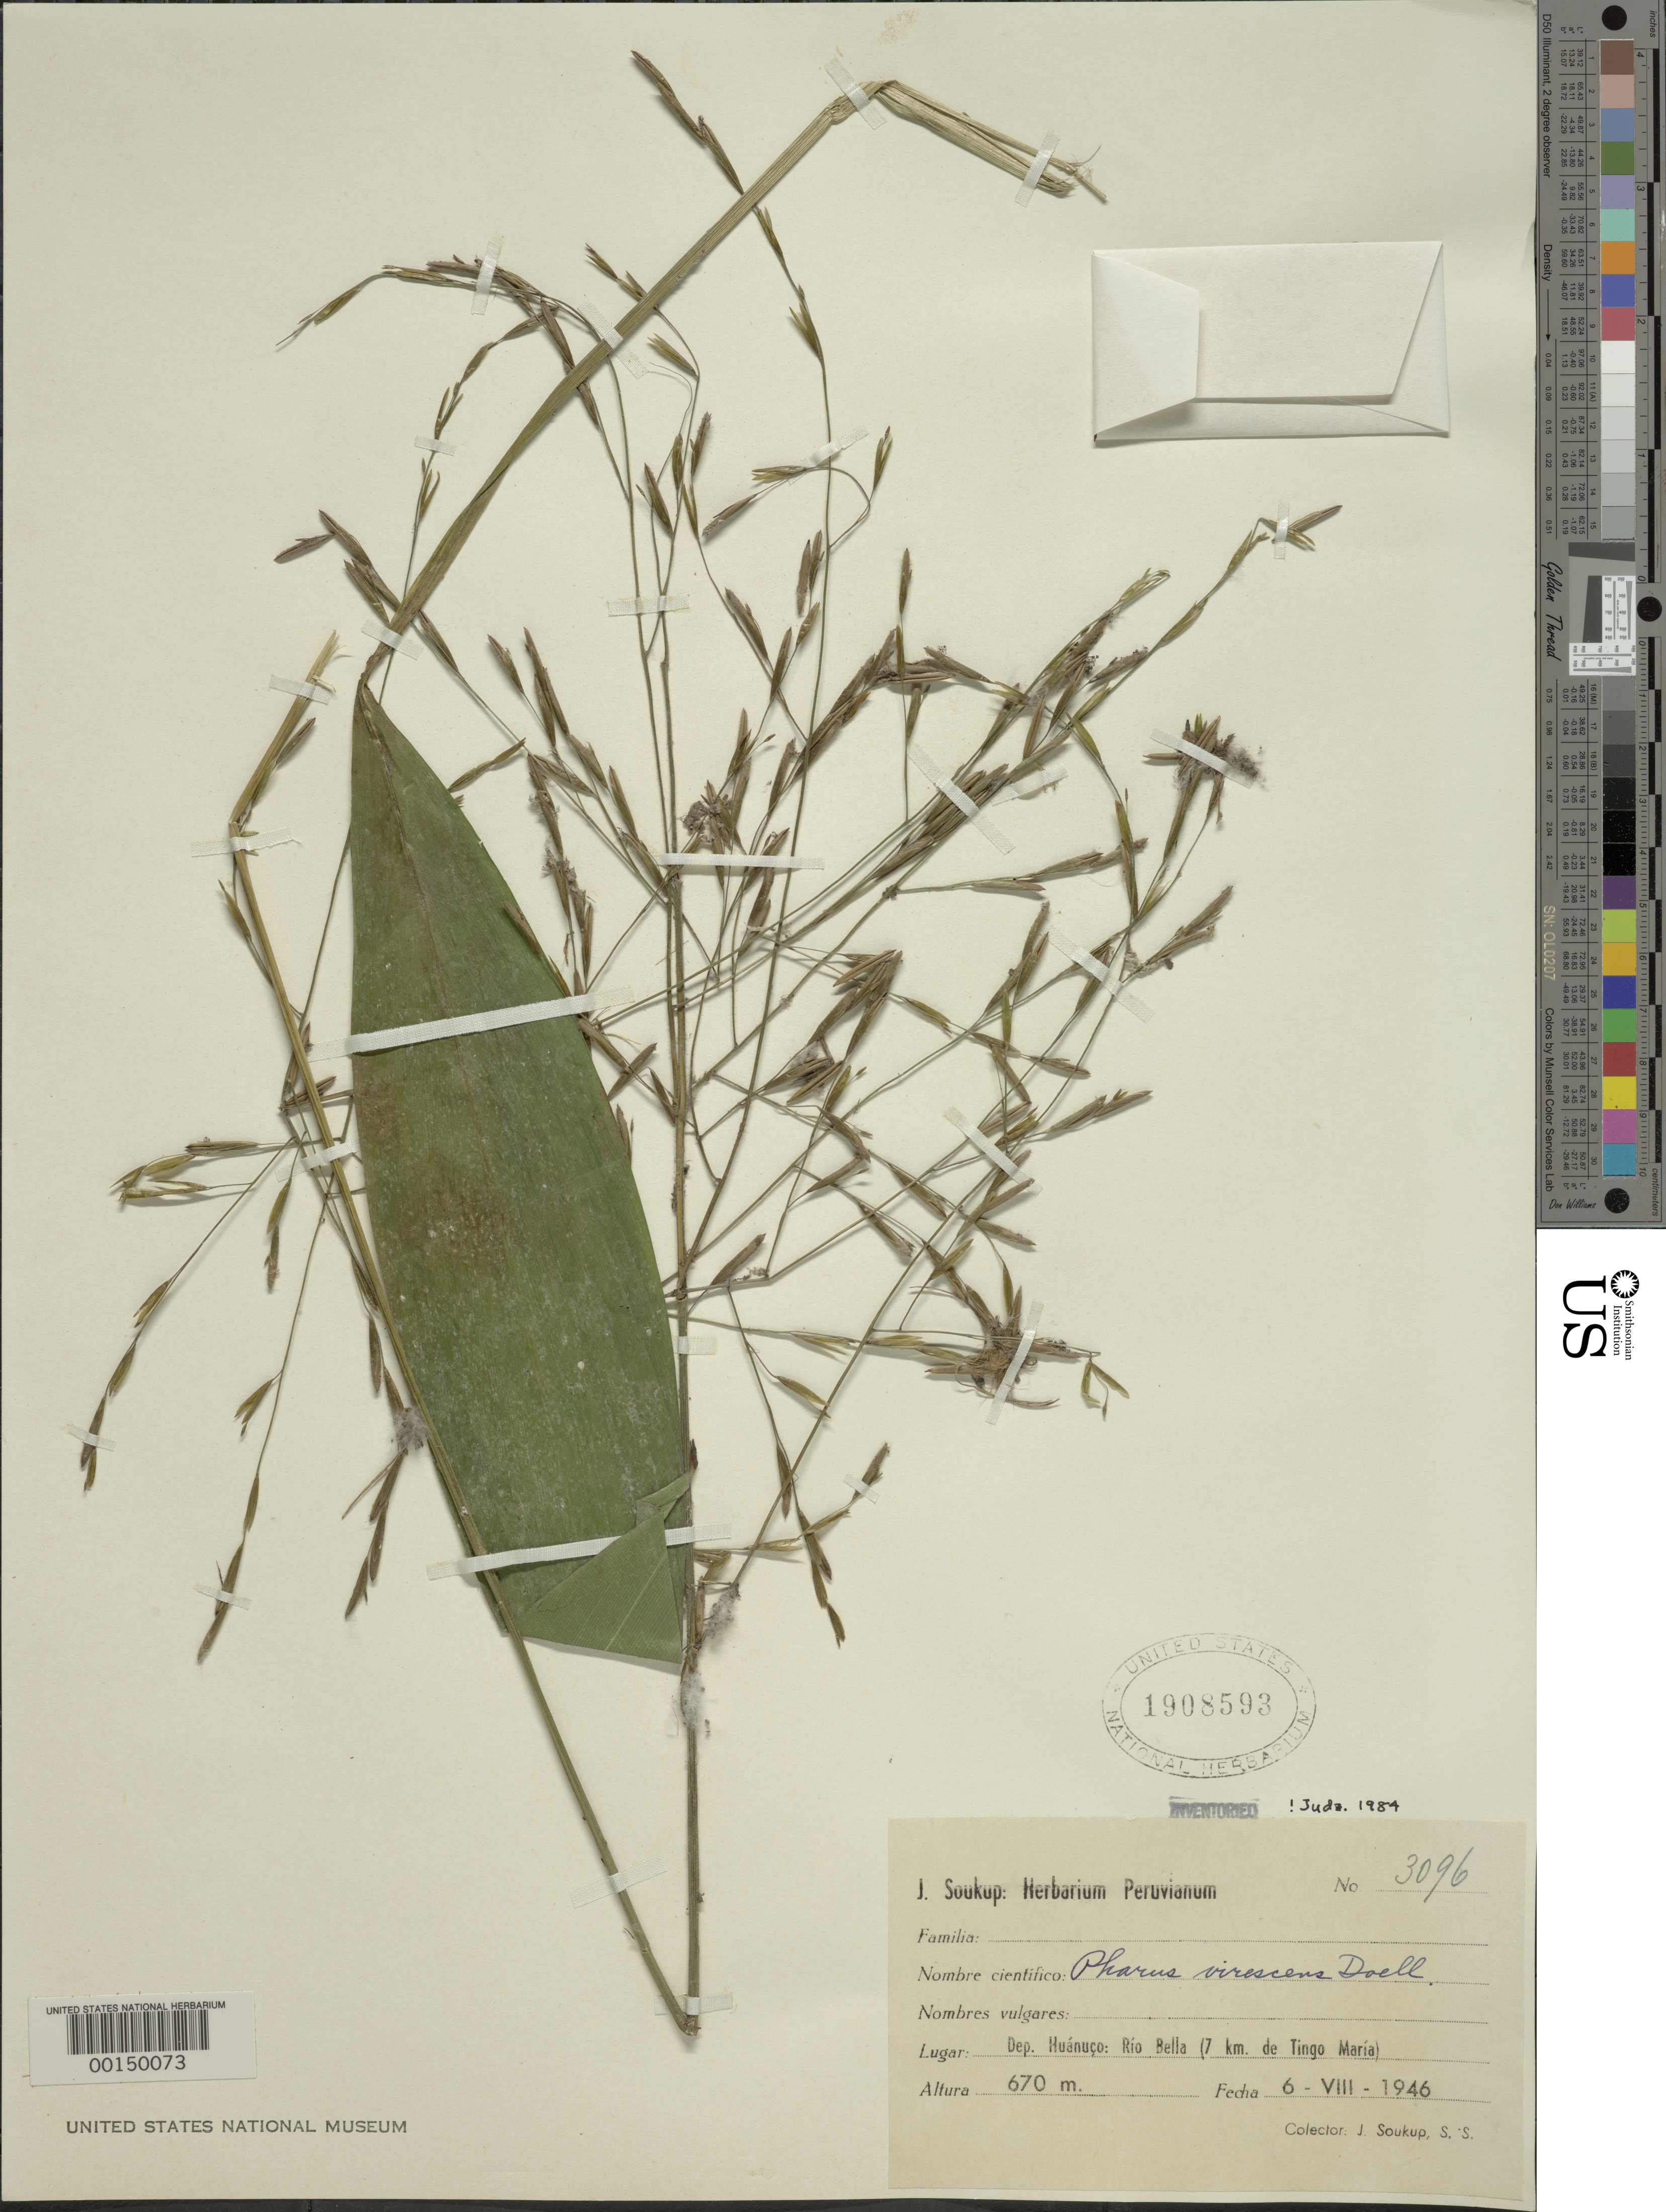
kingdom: Plantae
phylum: Tracheophyta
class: Liliopsida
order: Poales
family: Poaceae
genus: Pharus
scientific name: Pharus virescens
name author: Döll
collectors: J. J. Soukup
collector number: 3096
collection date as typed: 06 Aug 1946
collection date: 1946-08-06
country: Peru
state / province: Huánuco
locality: Río Bella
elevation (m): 670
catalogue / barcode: US 1908593